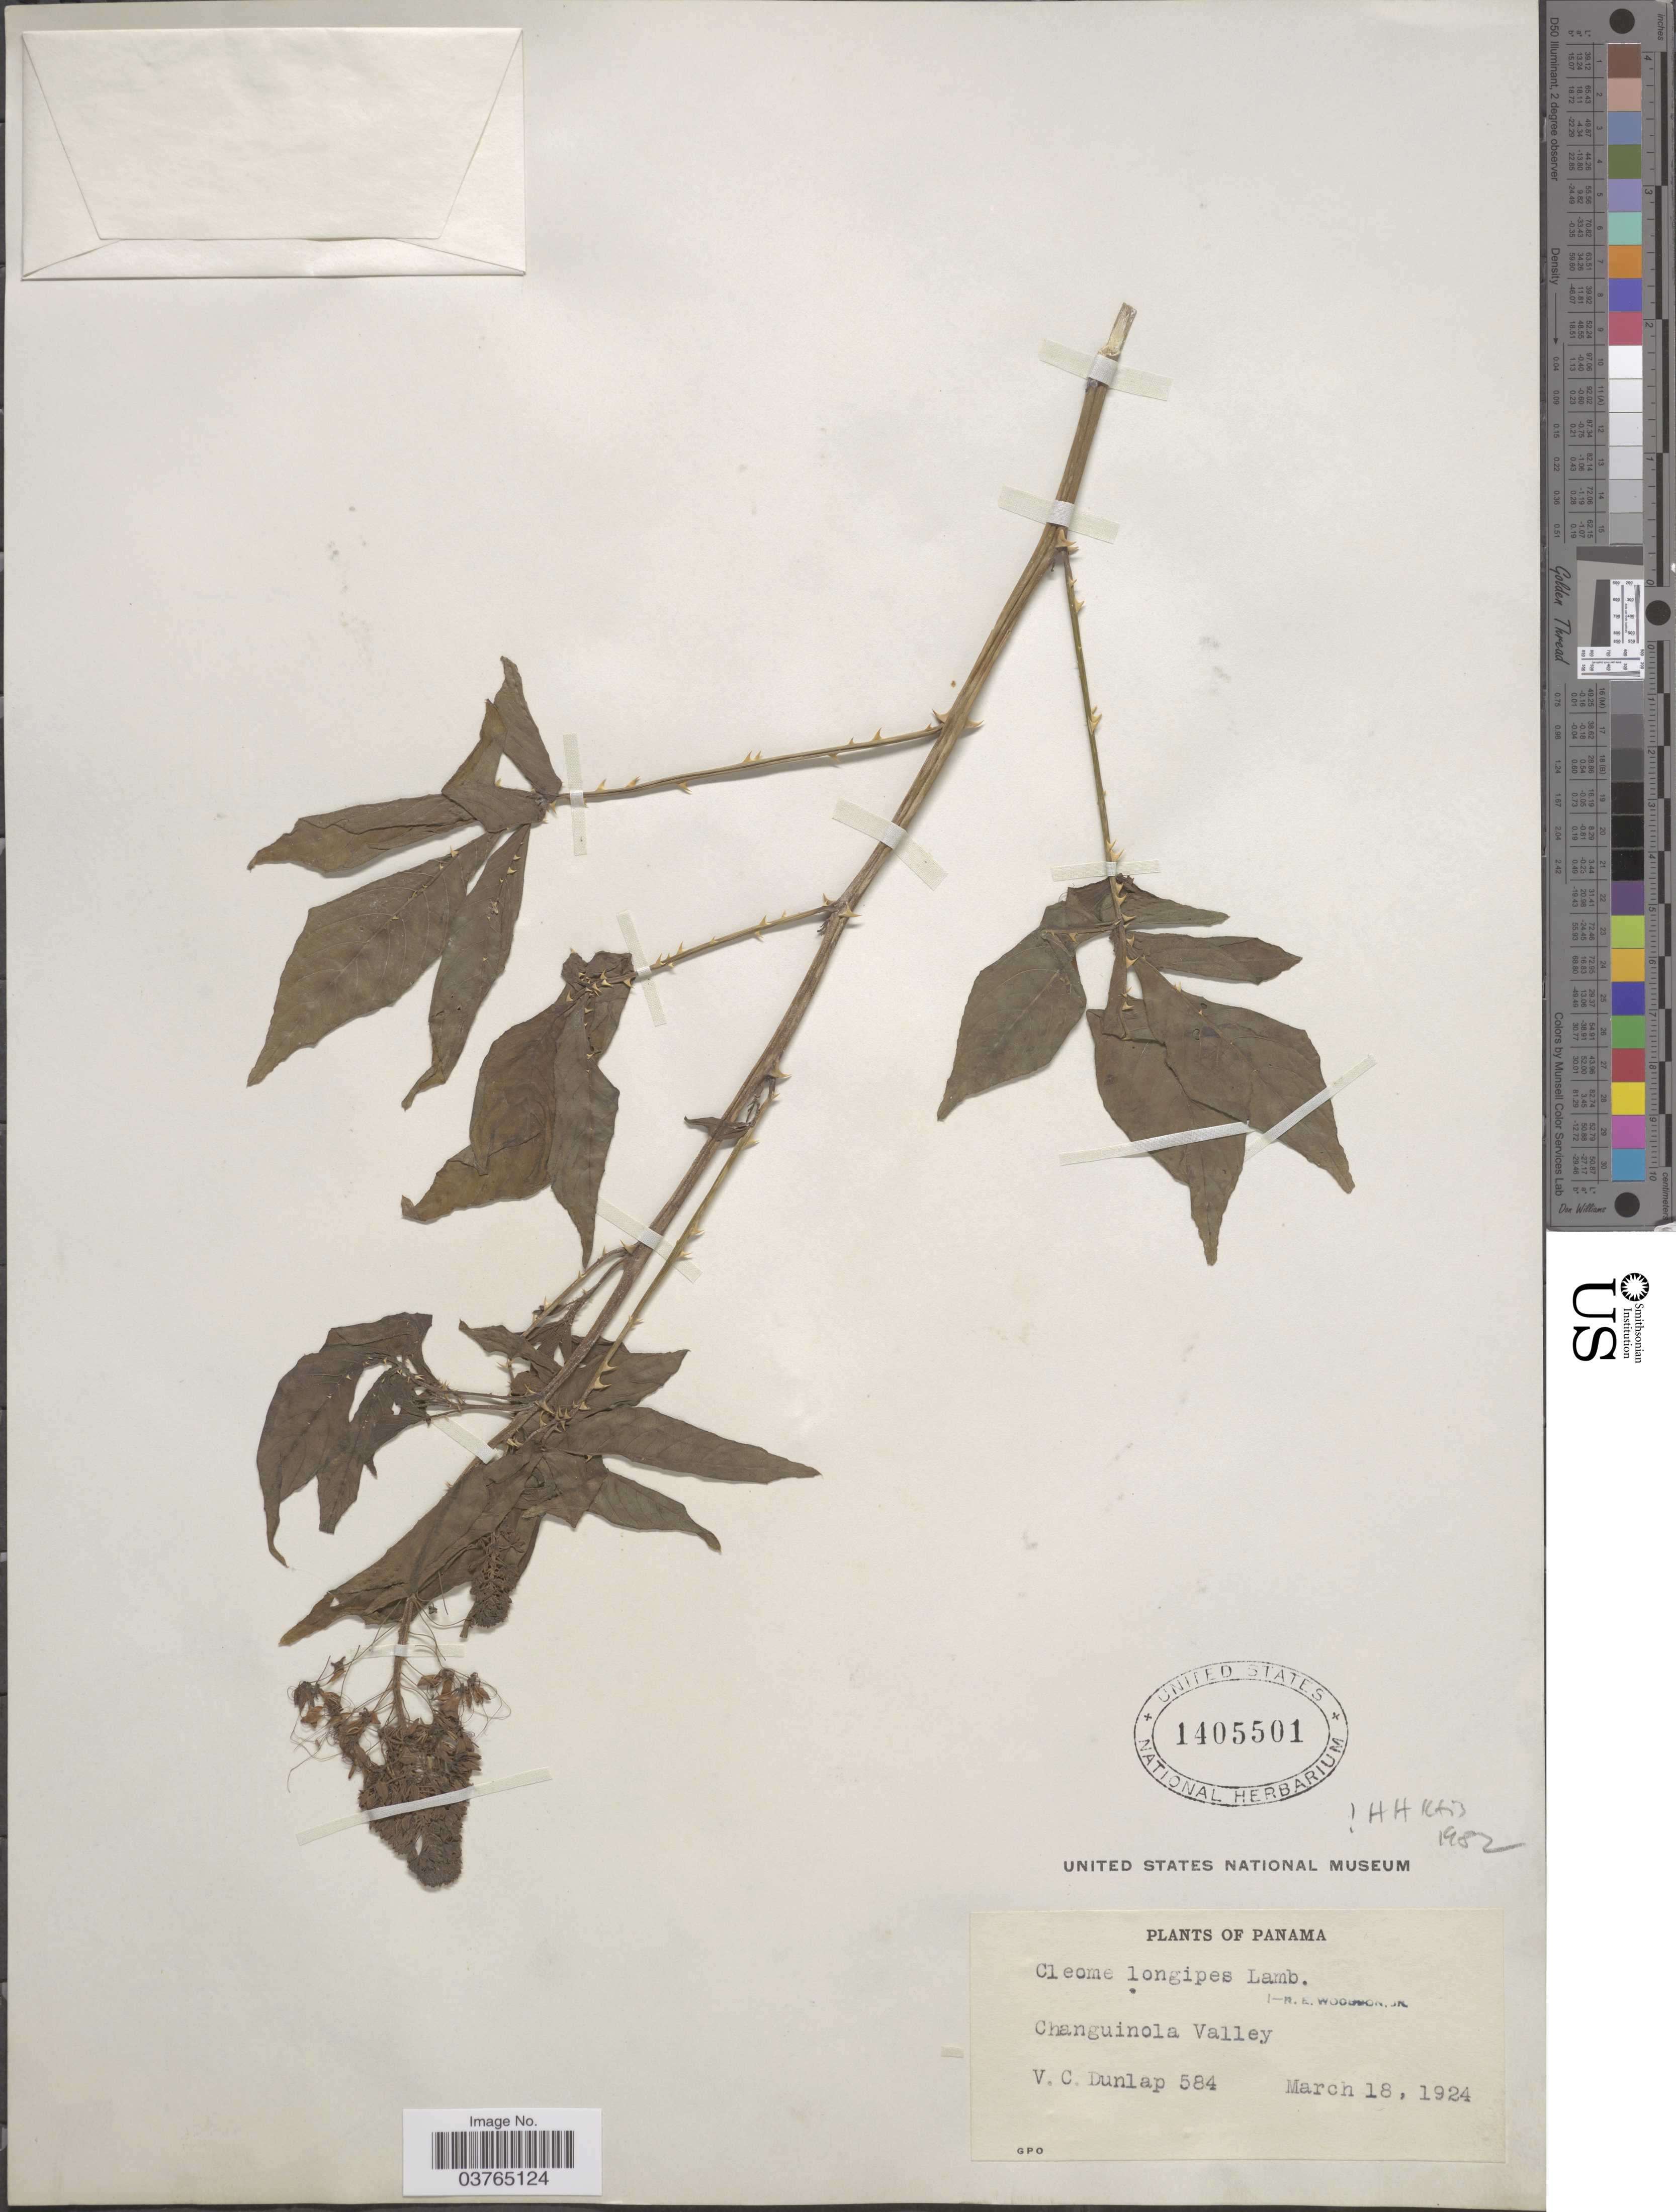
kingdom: Plantae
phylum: Tracheophyta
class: Magnoliopsida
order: Brassicales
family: Cleomaceae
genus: Tarenaya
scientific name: Tarenaya longipes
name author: (Lamb. ex DC.) Iltis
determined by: Strong, M. T., (US), Smithsonian Institution - National Museum of Natural History (UNITED STATES)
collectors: V. C. Dunlap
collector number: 584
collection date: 1924-03-18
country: Panama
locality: Changuinola Valley.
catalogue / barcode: US 1405501